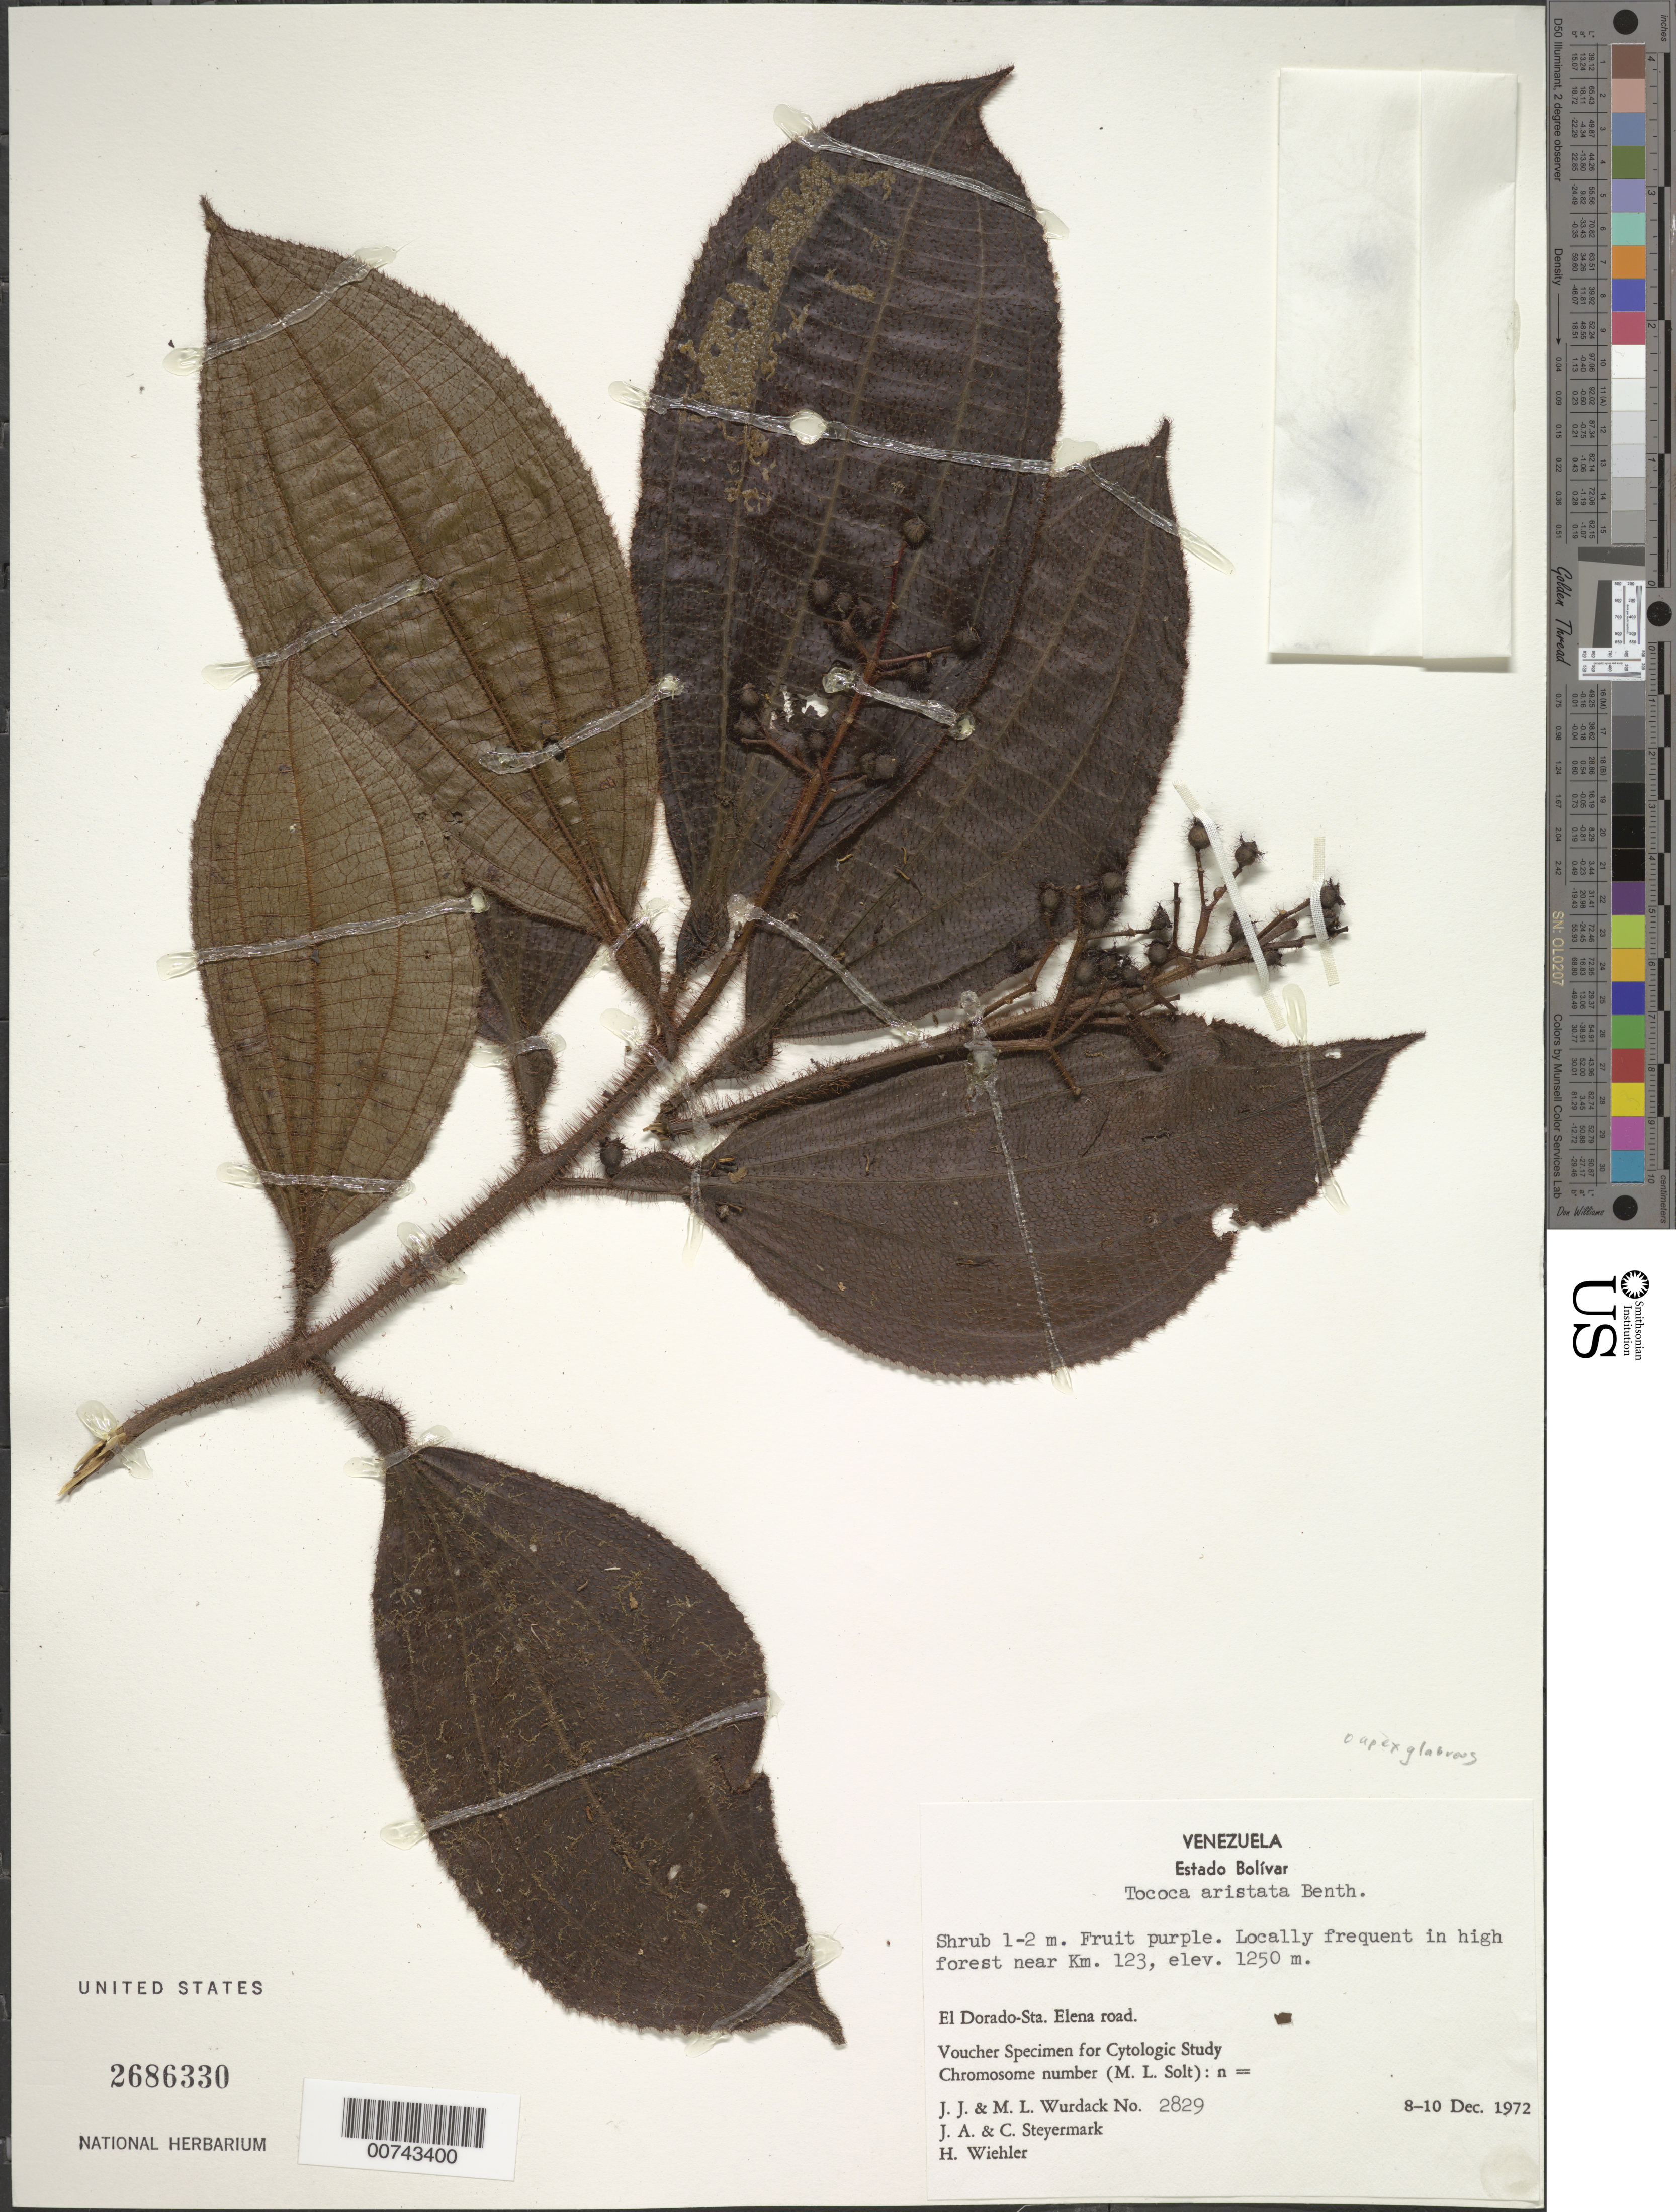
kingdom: Plantae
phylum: Tracheophyta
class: Magnoliopsida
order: Myrtales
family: Melastomataceae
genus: Tococa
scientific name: Tococa aristata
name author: Benth.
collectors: J. J. Wurdack, M. L. Wurdack, J. Steyermark & C. Steyermark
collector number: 2829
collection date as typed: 8-Dec-72 to 10-Dec-72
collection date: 1972-12-08/1972-12-10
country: Venezuela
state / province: Bolívar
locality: El Dorado to Sta. Elena road, km 123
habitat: High forest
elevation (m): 1250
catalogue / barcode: US 2686330